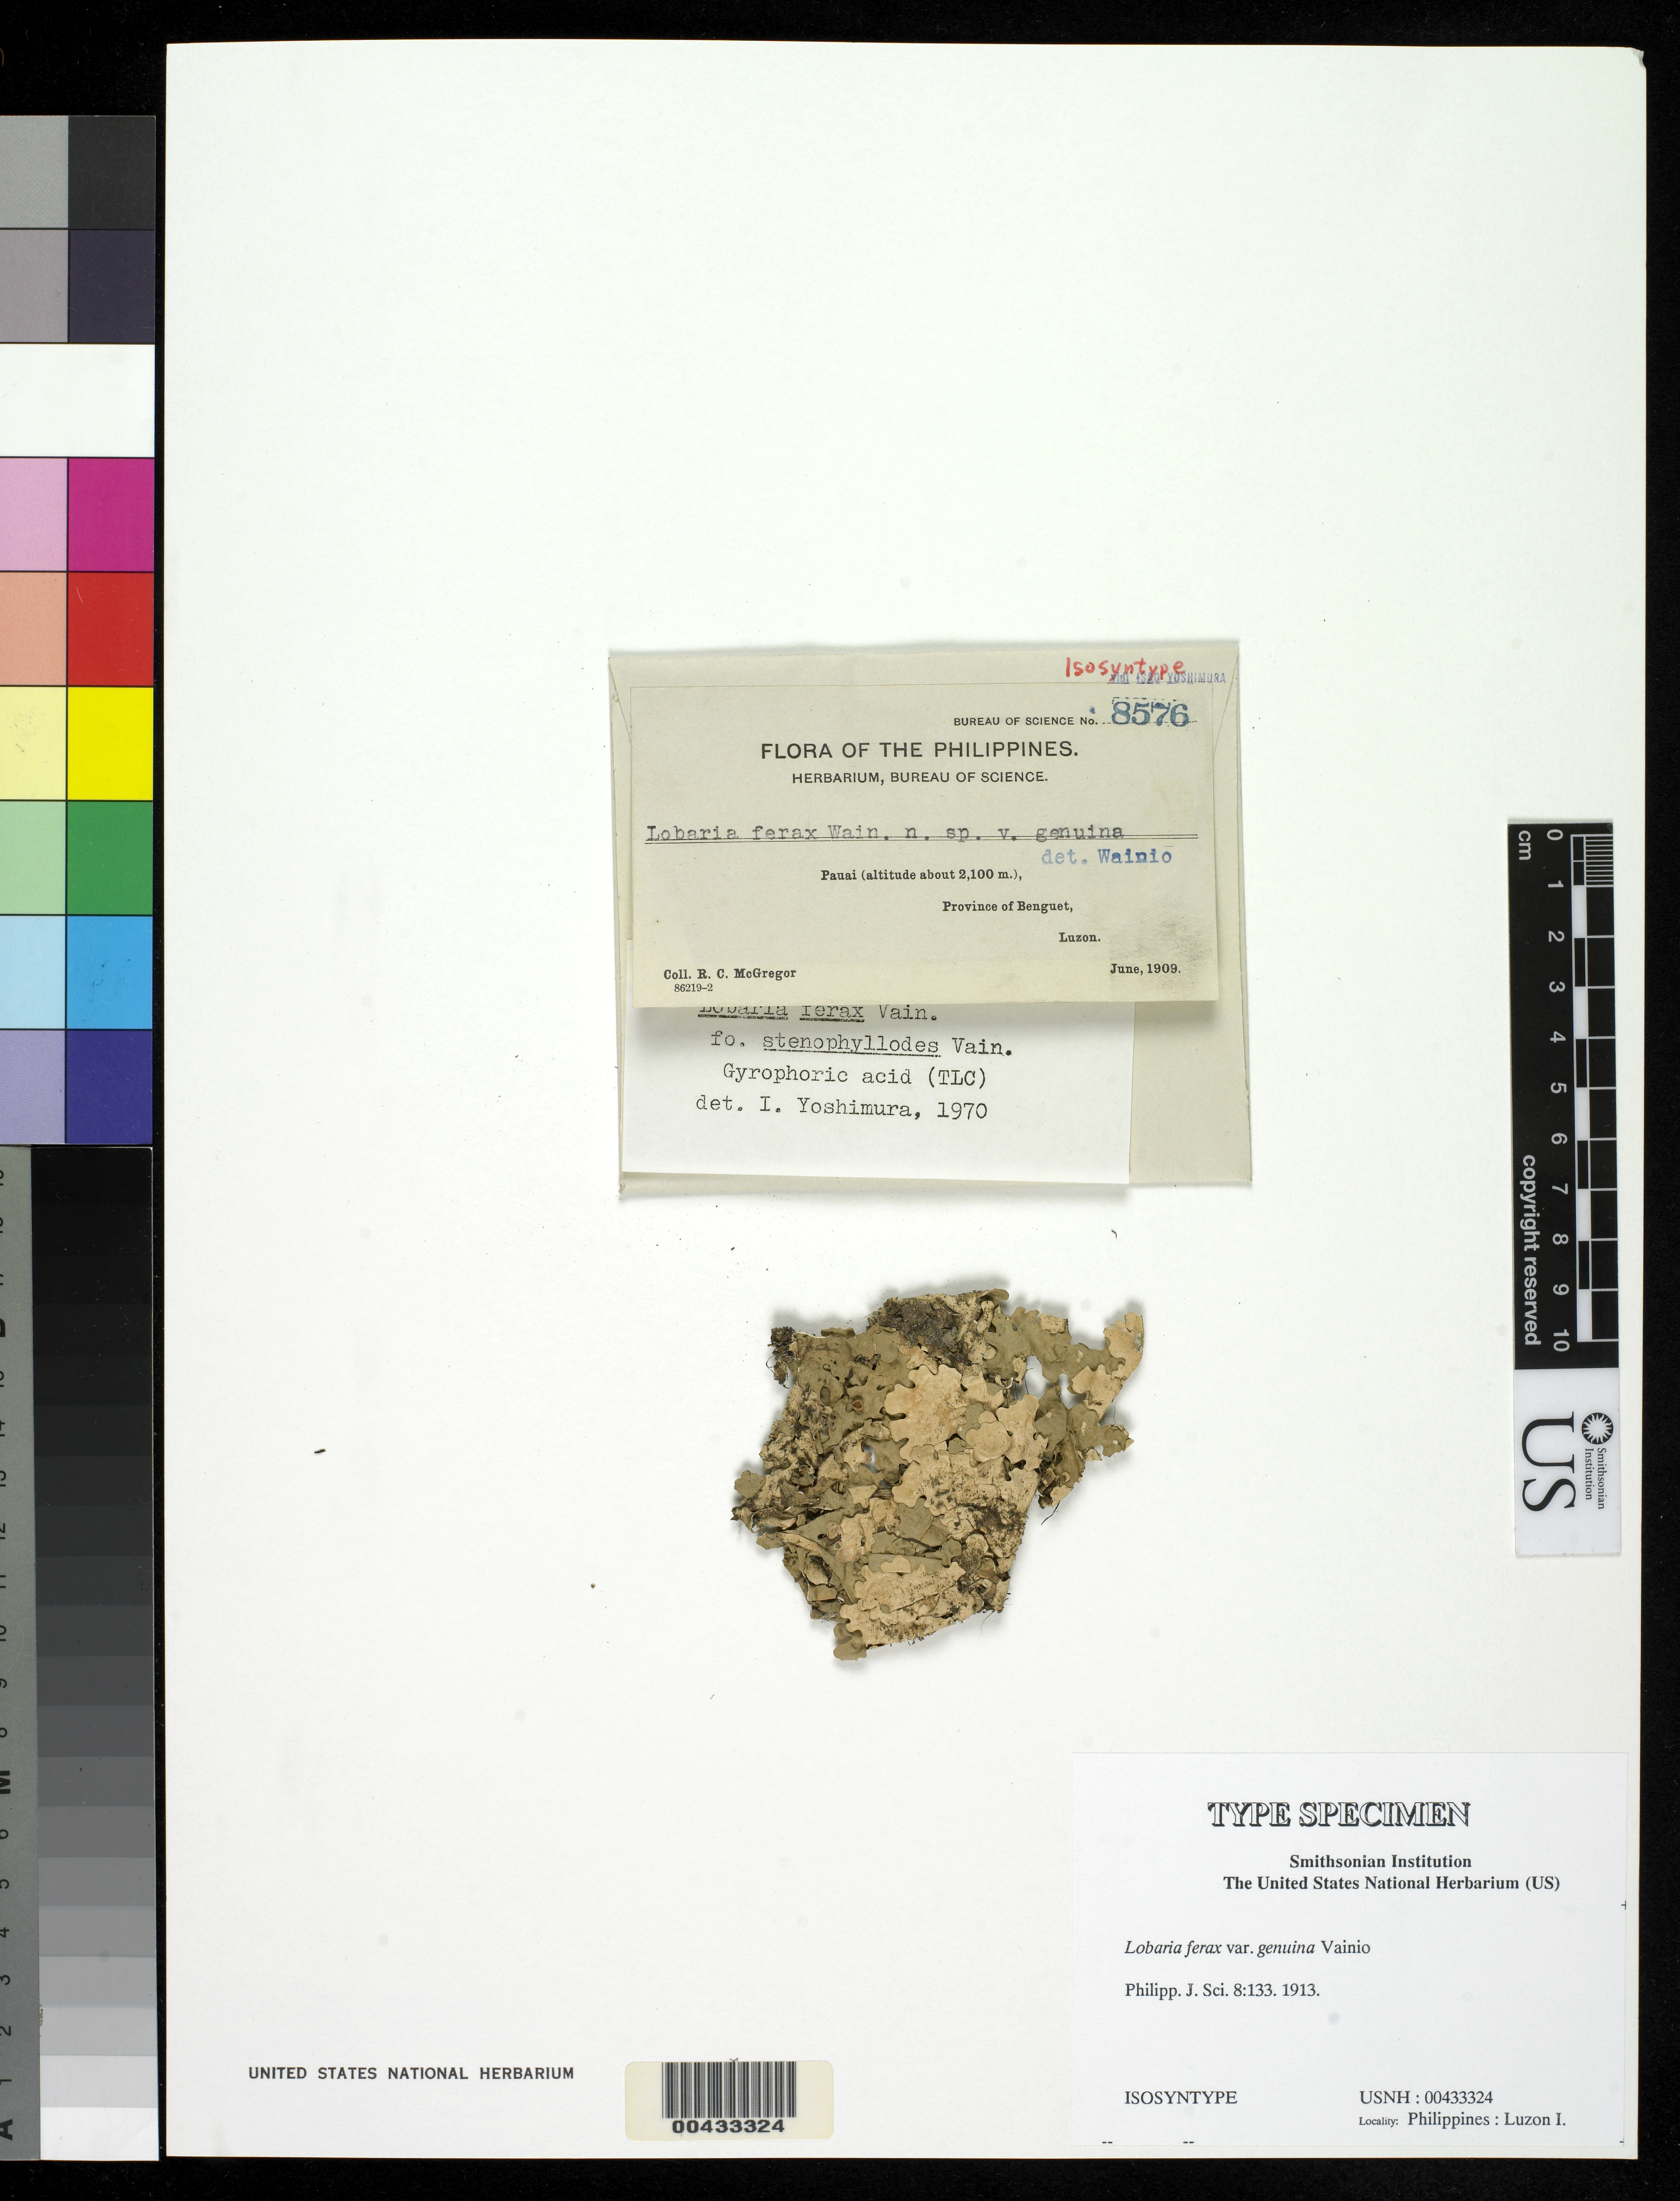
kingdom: Fungi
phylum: Ascomycota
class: Lecanoromycetes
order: Peltigerales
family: Lobariaceae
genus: Lobaria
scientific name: Lobaria ferax var. genuina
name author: Vain.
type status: Isosyntype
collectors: R. C. McGregor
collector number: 8576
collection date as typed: Jun 1909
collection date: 1909-06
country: Philippines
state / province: Cordillera (Administrative Region)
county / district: Benguet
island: Luzon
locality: Pauai.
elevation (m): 2100